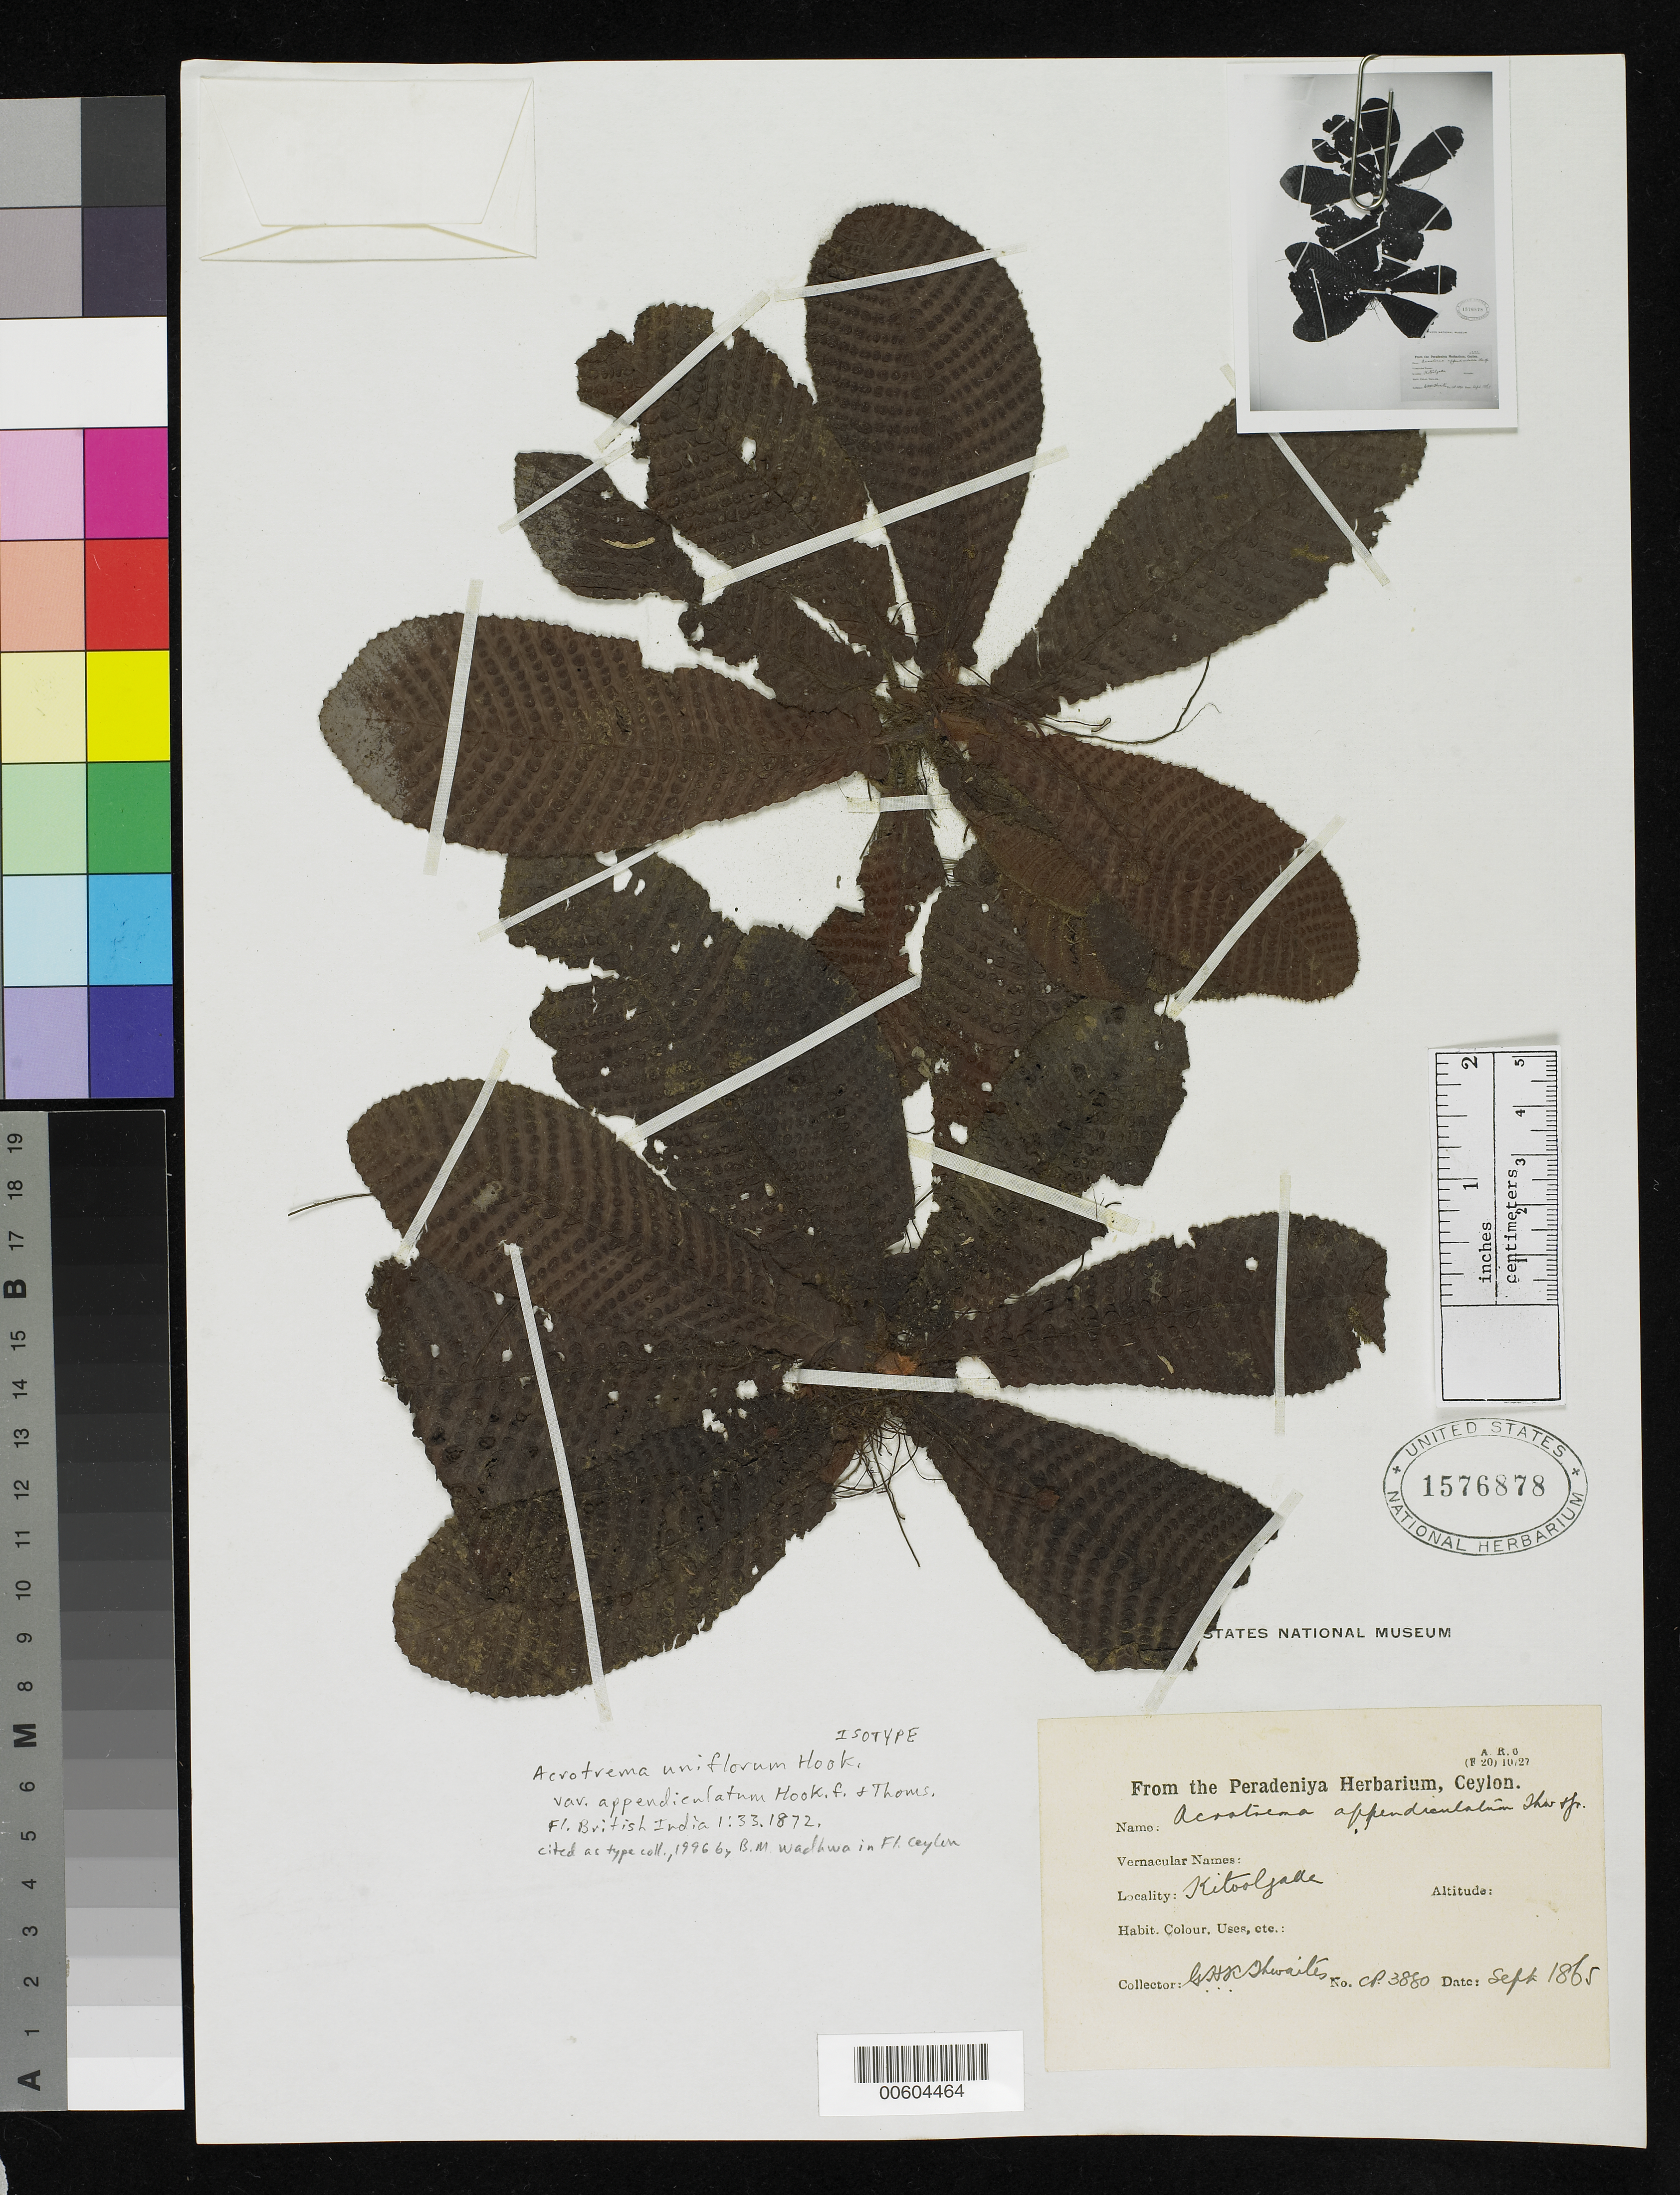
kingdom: Plantae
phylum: Tracheophyta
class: Magnoliopsida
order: Dilleniales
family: Dilleniaceae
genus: Acrotrema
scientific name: Acrotrema uniflorum var. appendiculatum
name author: Hook. f. & Thomson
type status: Isotype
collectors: G. H. K. Thwaites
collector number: C.P. 3880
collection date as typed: Sep 1865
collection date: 1865-09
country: Sri Lanka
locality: Kitoaljade.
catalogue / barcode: US 1576878